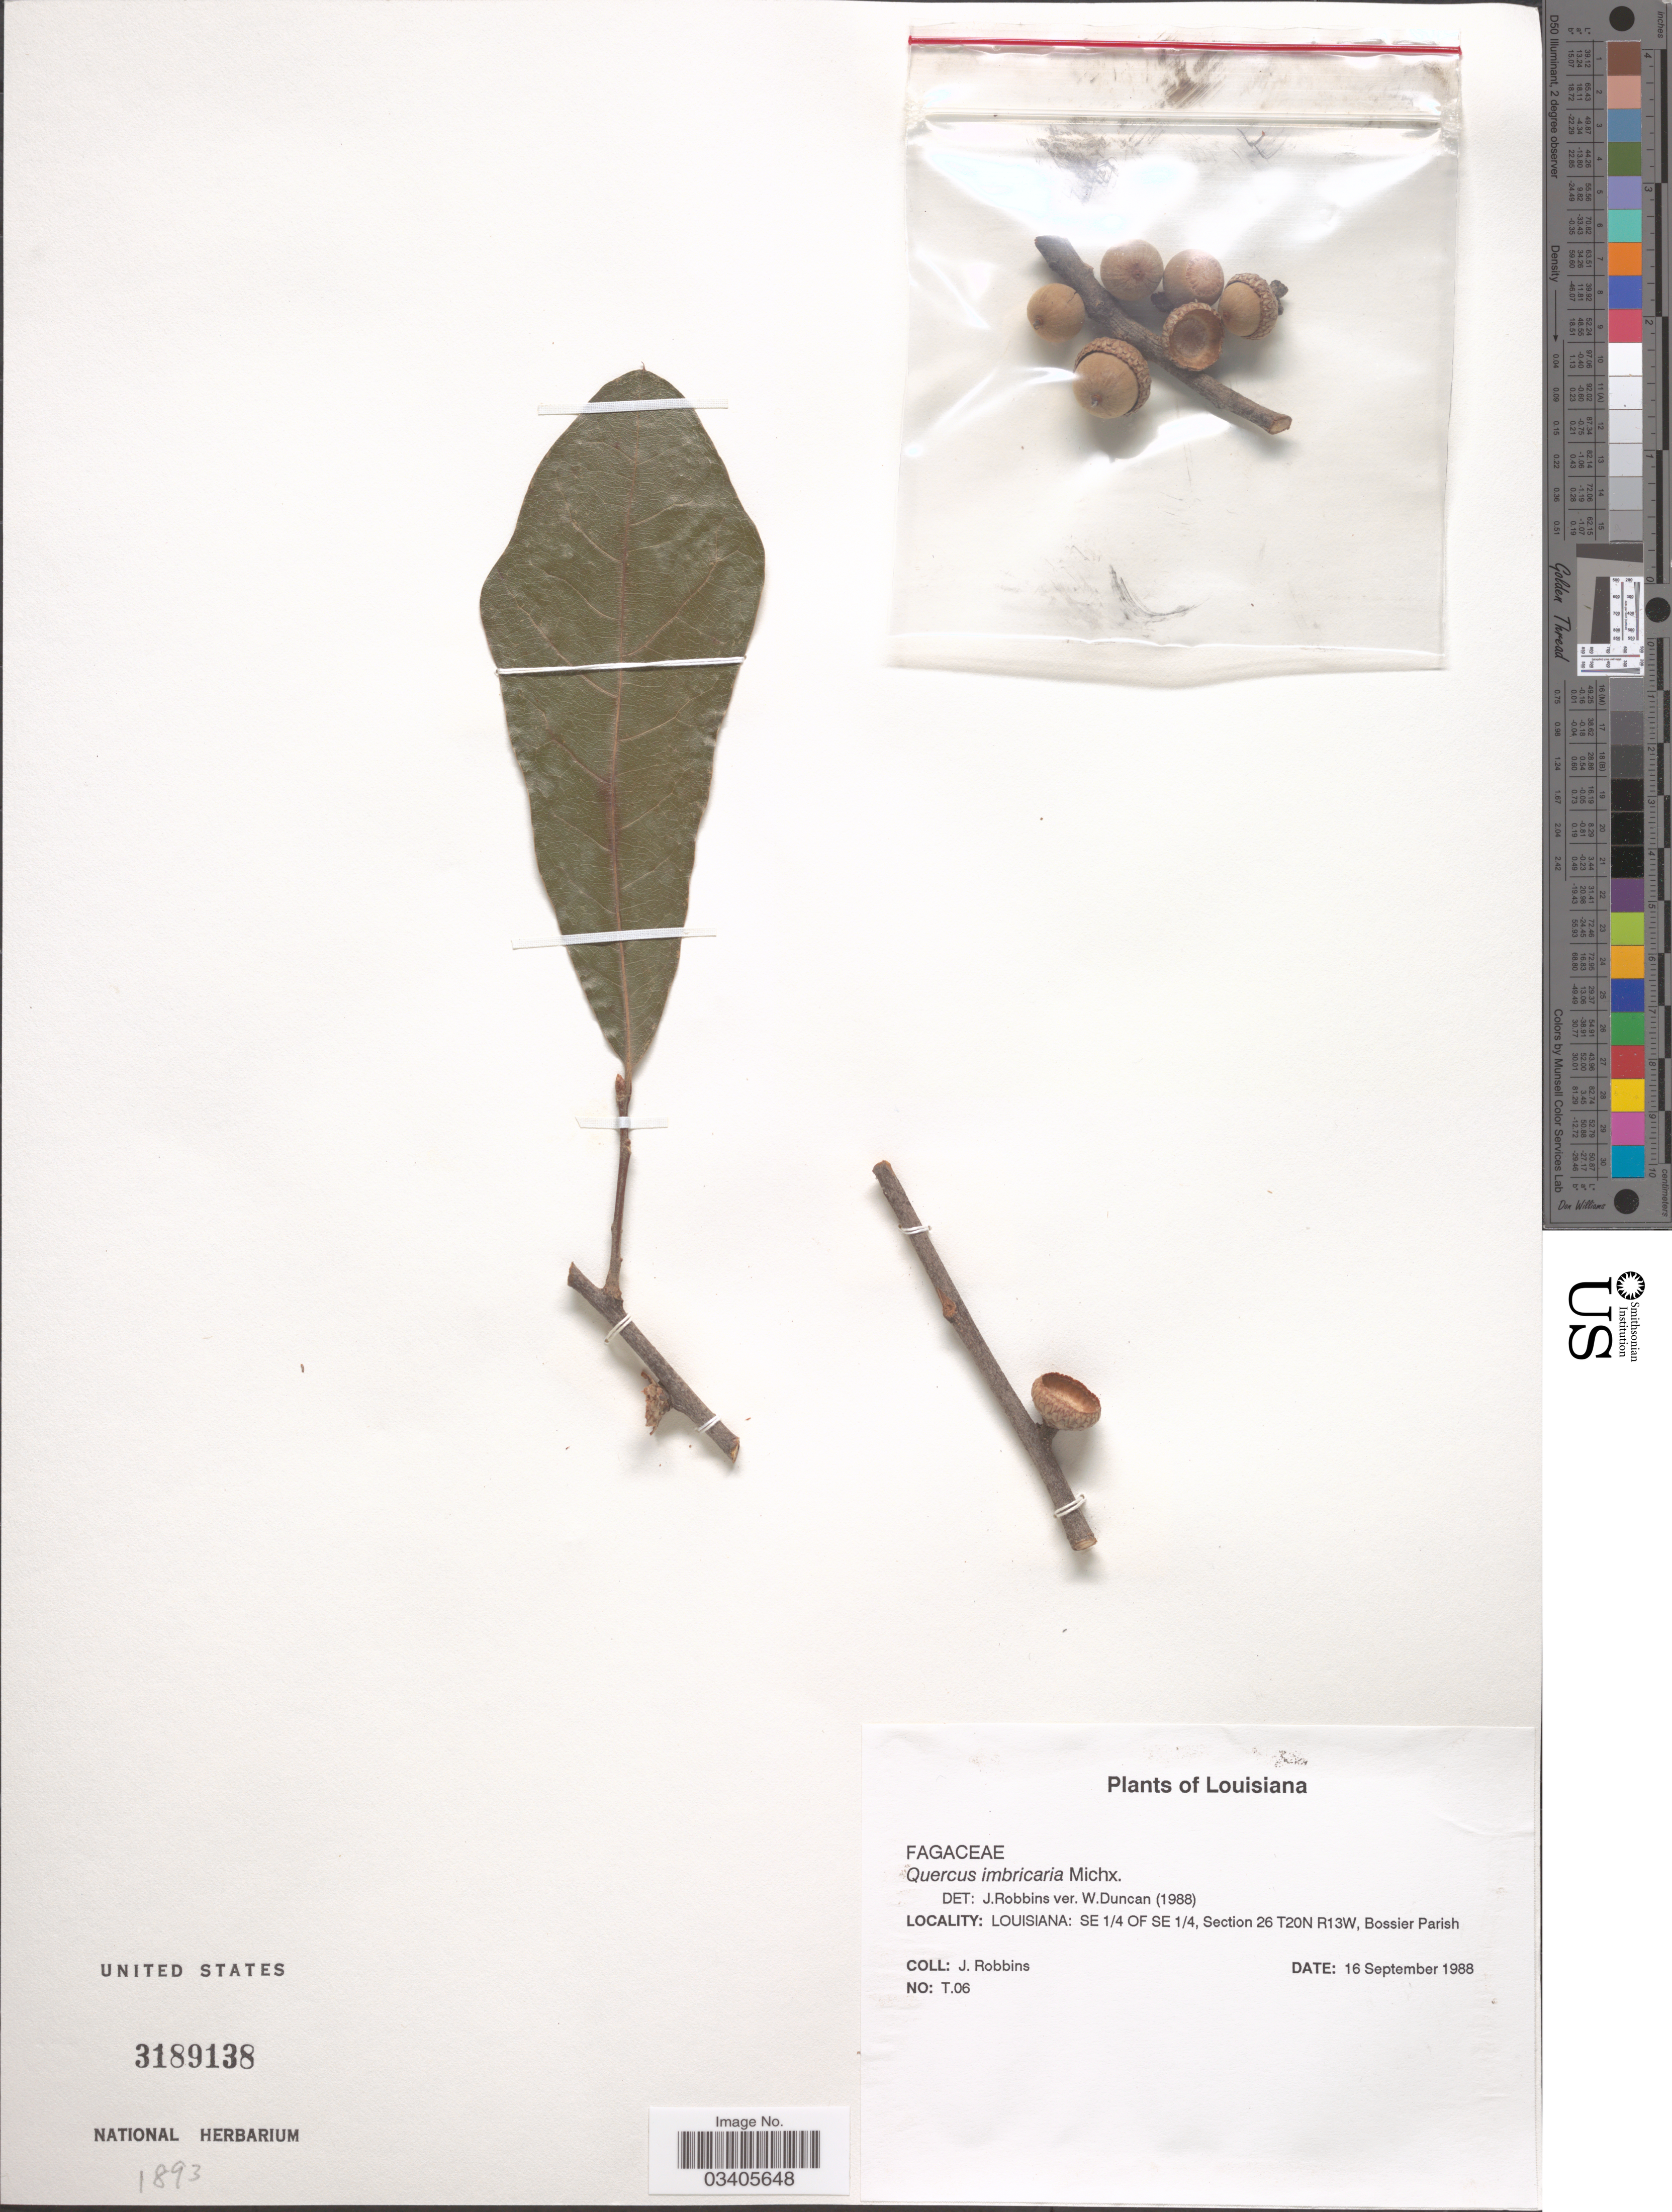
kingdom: Plantae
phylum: Tracheophyta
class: Magnoliopsida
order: Fagales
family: Fagaceae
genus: Quercus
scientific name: Quercus imbricaria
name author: Michx.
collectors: J. W. Robbins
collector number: T.06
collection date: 1988-09-16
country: United States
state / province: Louisiana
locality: SE 1/4 of SE 1/4, Section 26 T20N R13W, Bossier Parish.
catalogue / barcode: US 3189138